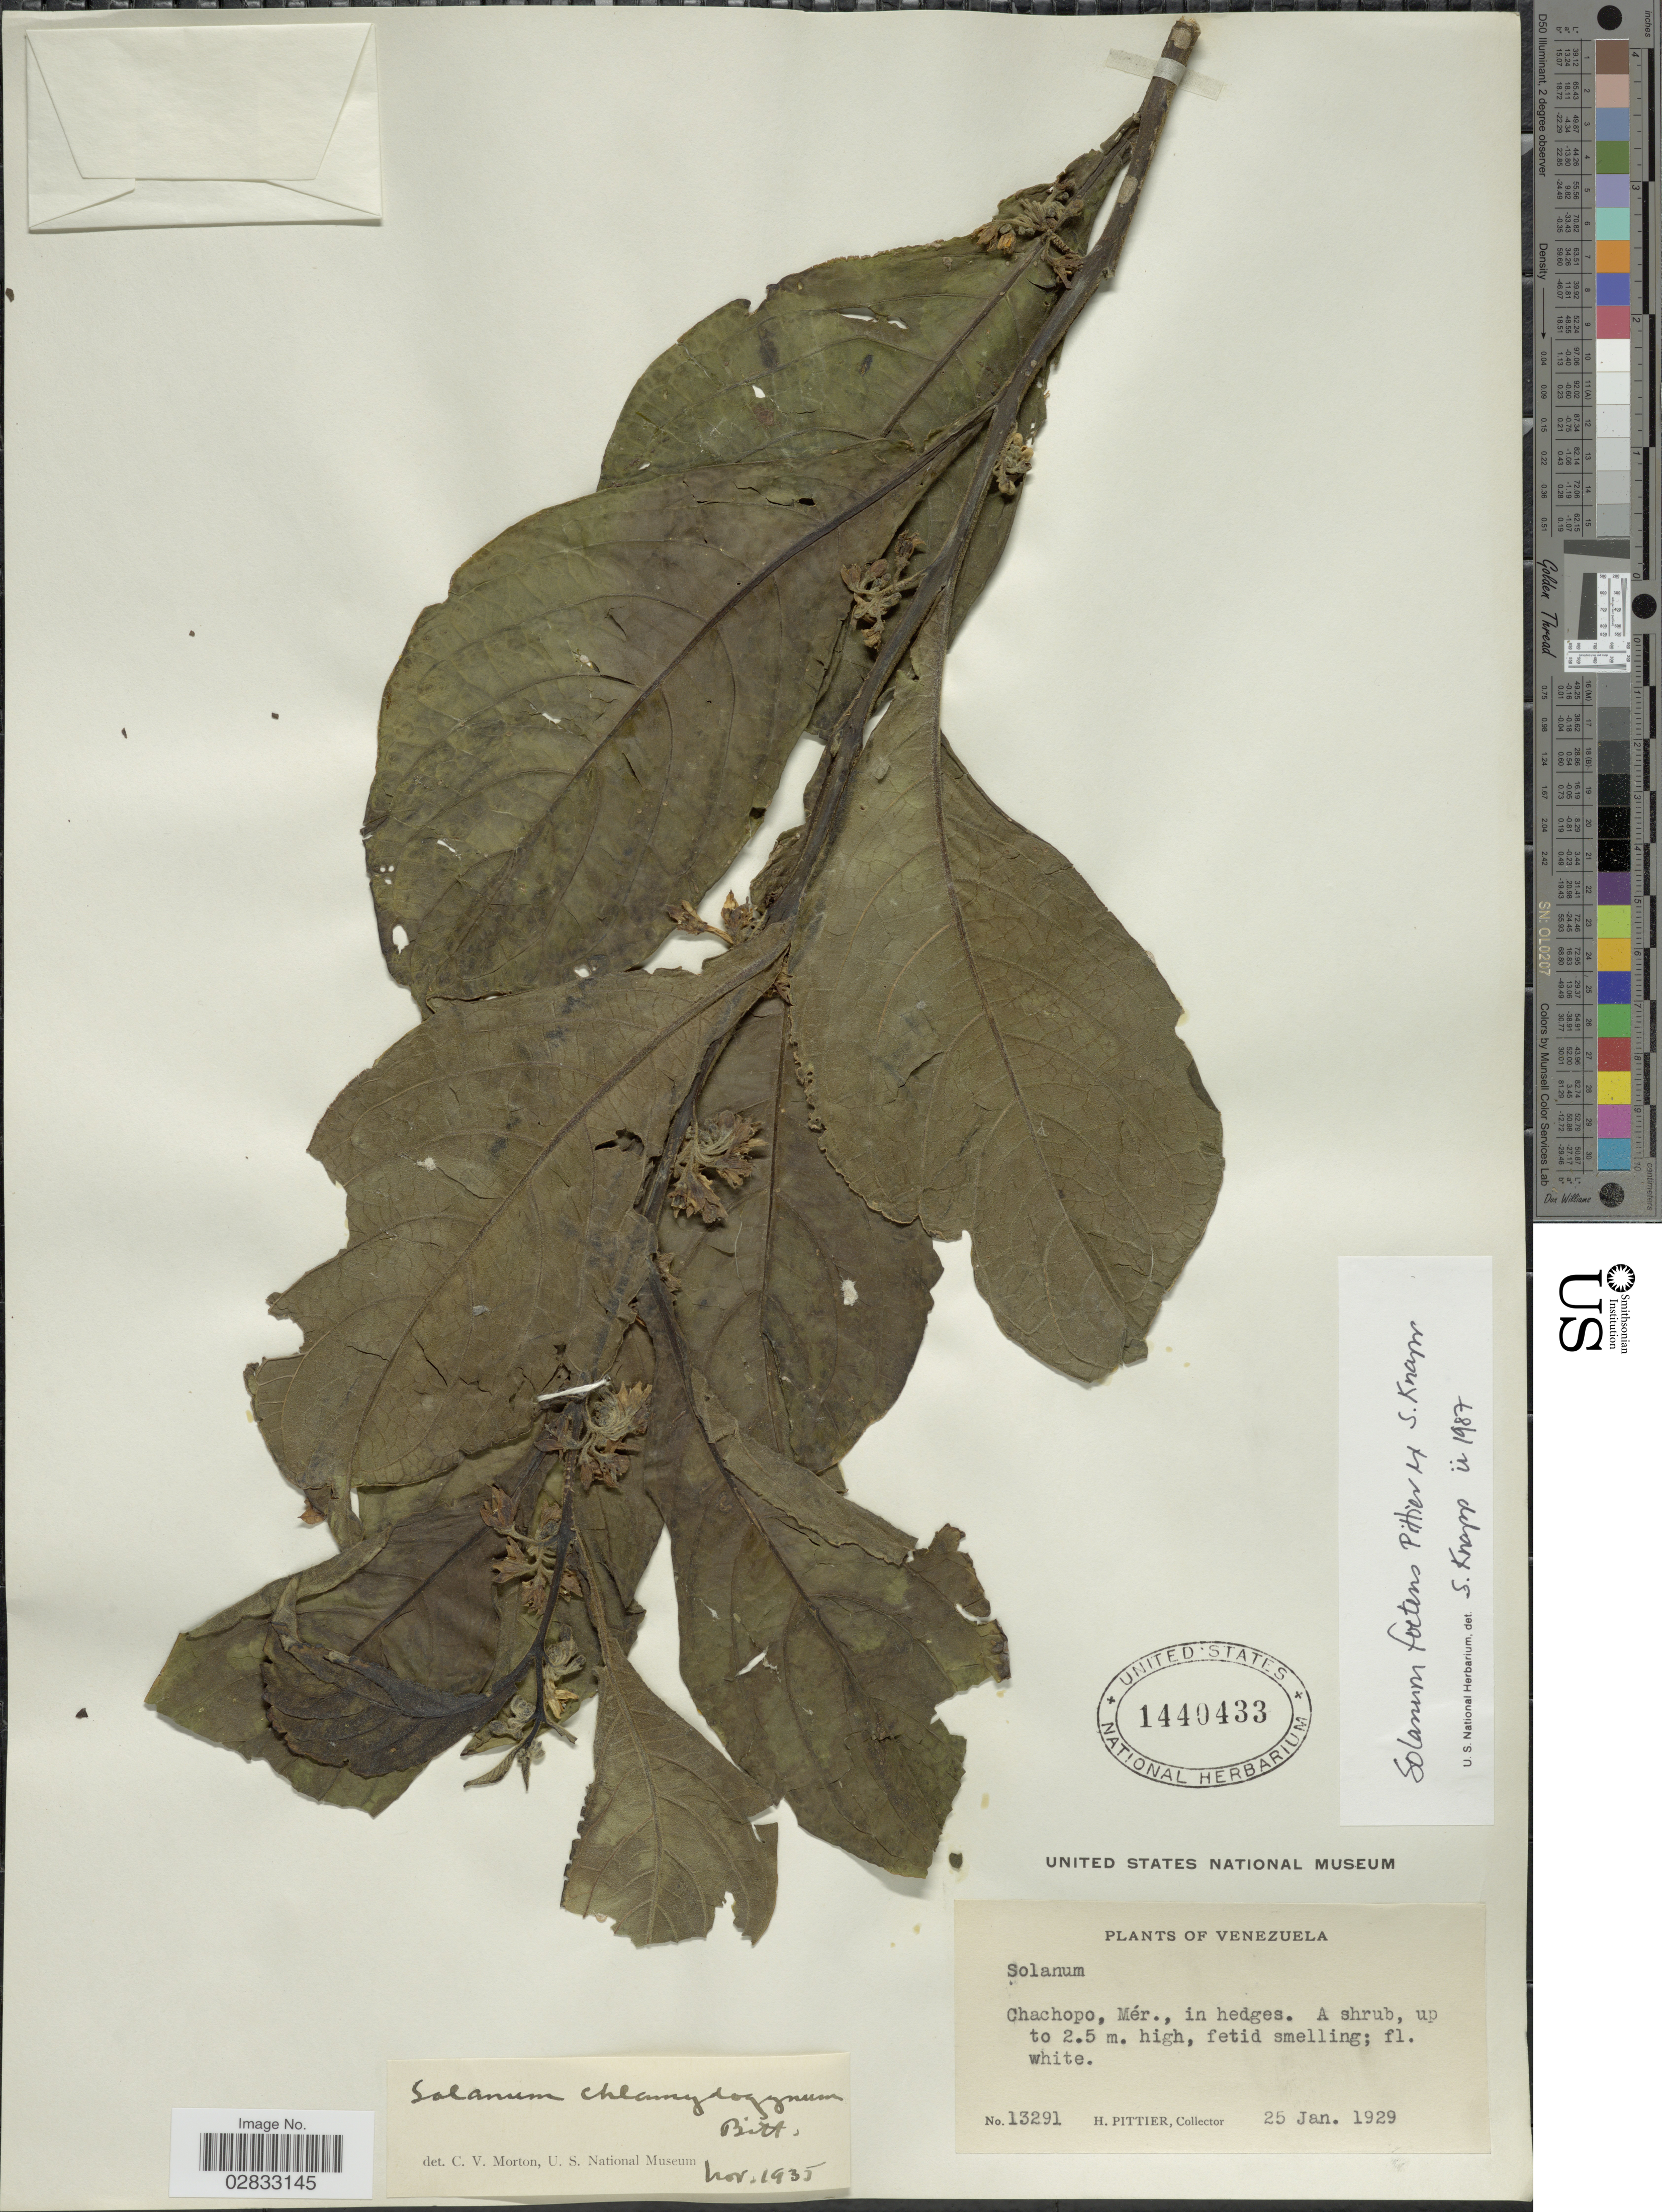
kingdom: Plantae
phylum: Tracheophyta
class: Magnoliopsida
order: Solanales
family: Solanaceae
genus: Solanum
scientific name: Solanum foetens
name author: Pittier ex S. Knapp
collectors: H. F. Pittier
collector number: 13291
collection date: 1929-01-25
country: Venezuela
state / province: Mérida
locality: Chachopo, Mér.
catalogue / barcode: US 1440433